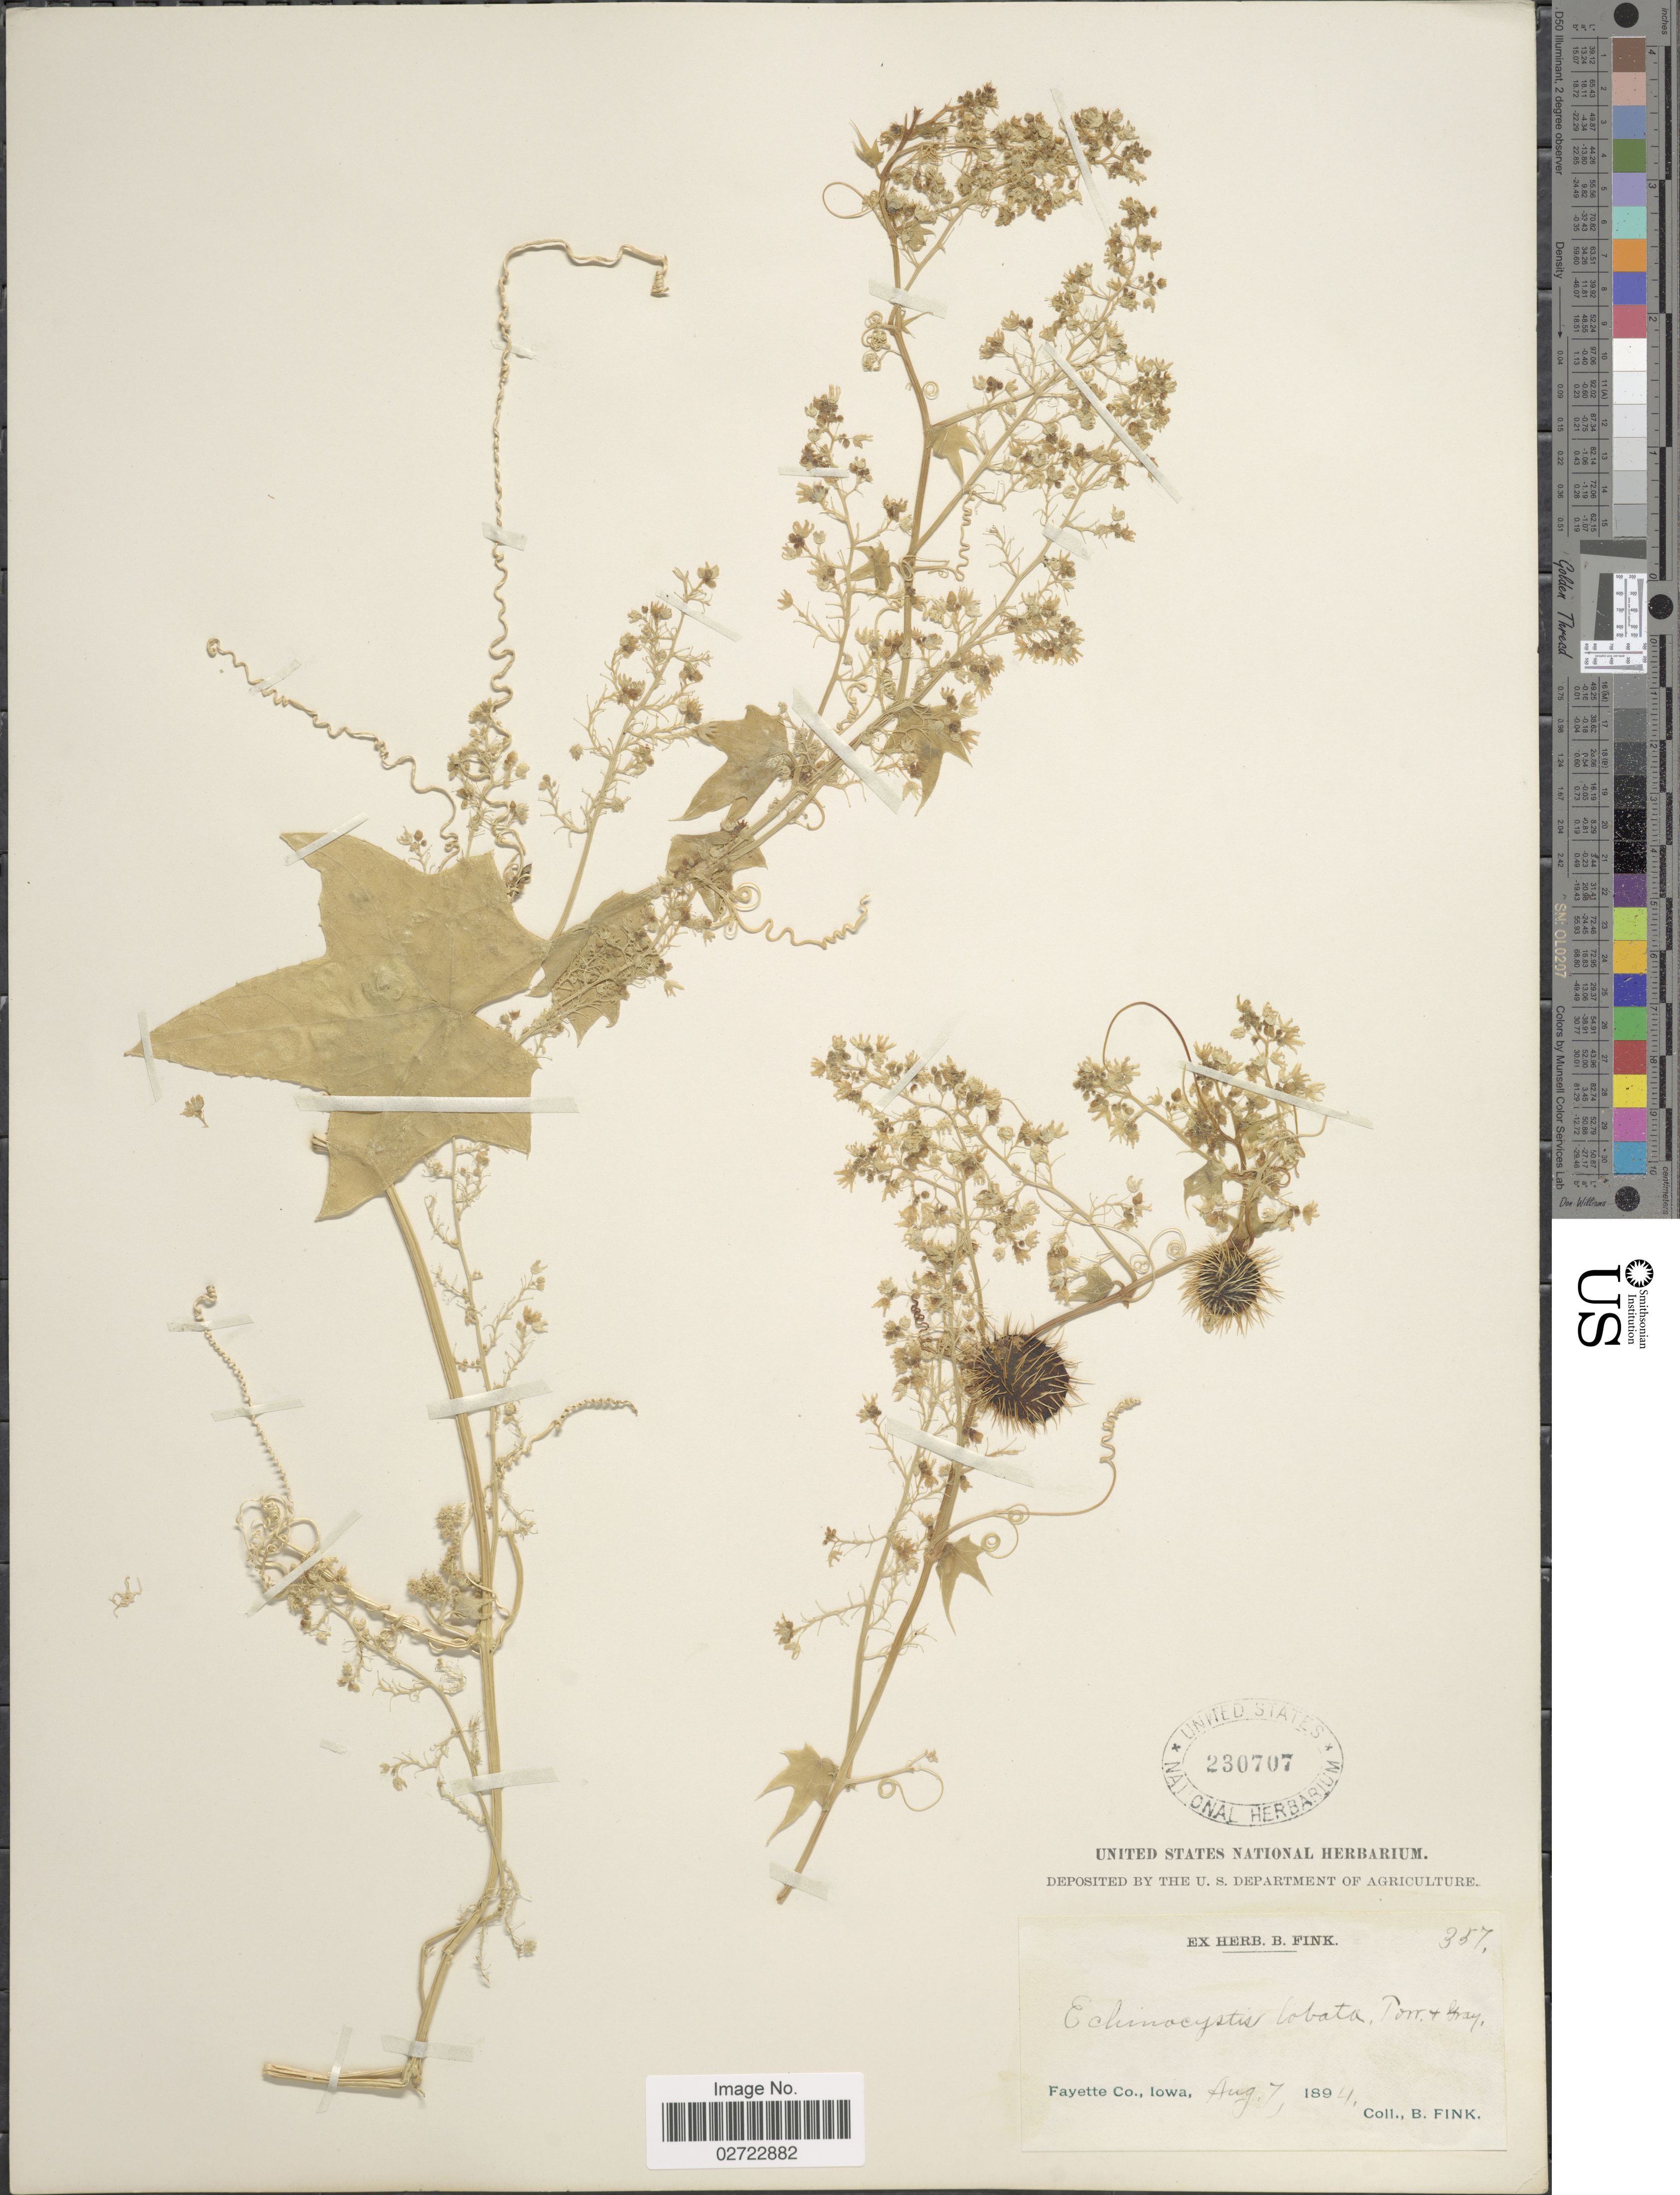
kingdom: Plantae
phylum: Tracheophyta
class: Magnoliopsida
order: Cucurbitales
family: Cucurbitaceae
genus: Echinocystis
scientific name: Echinocystis lobata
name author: (Michx.) Torr. & A. Gray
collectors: B. Fink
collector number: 357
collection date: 1894-08-07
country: United States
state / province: Iowa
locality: Fayette Co.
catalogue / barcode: US 230707